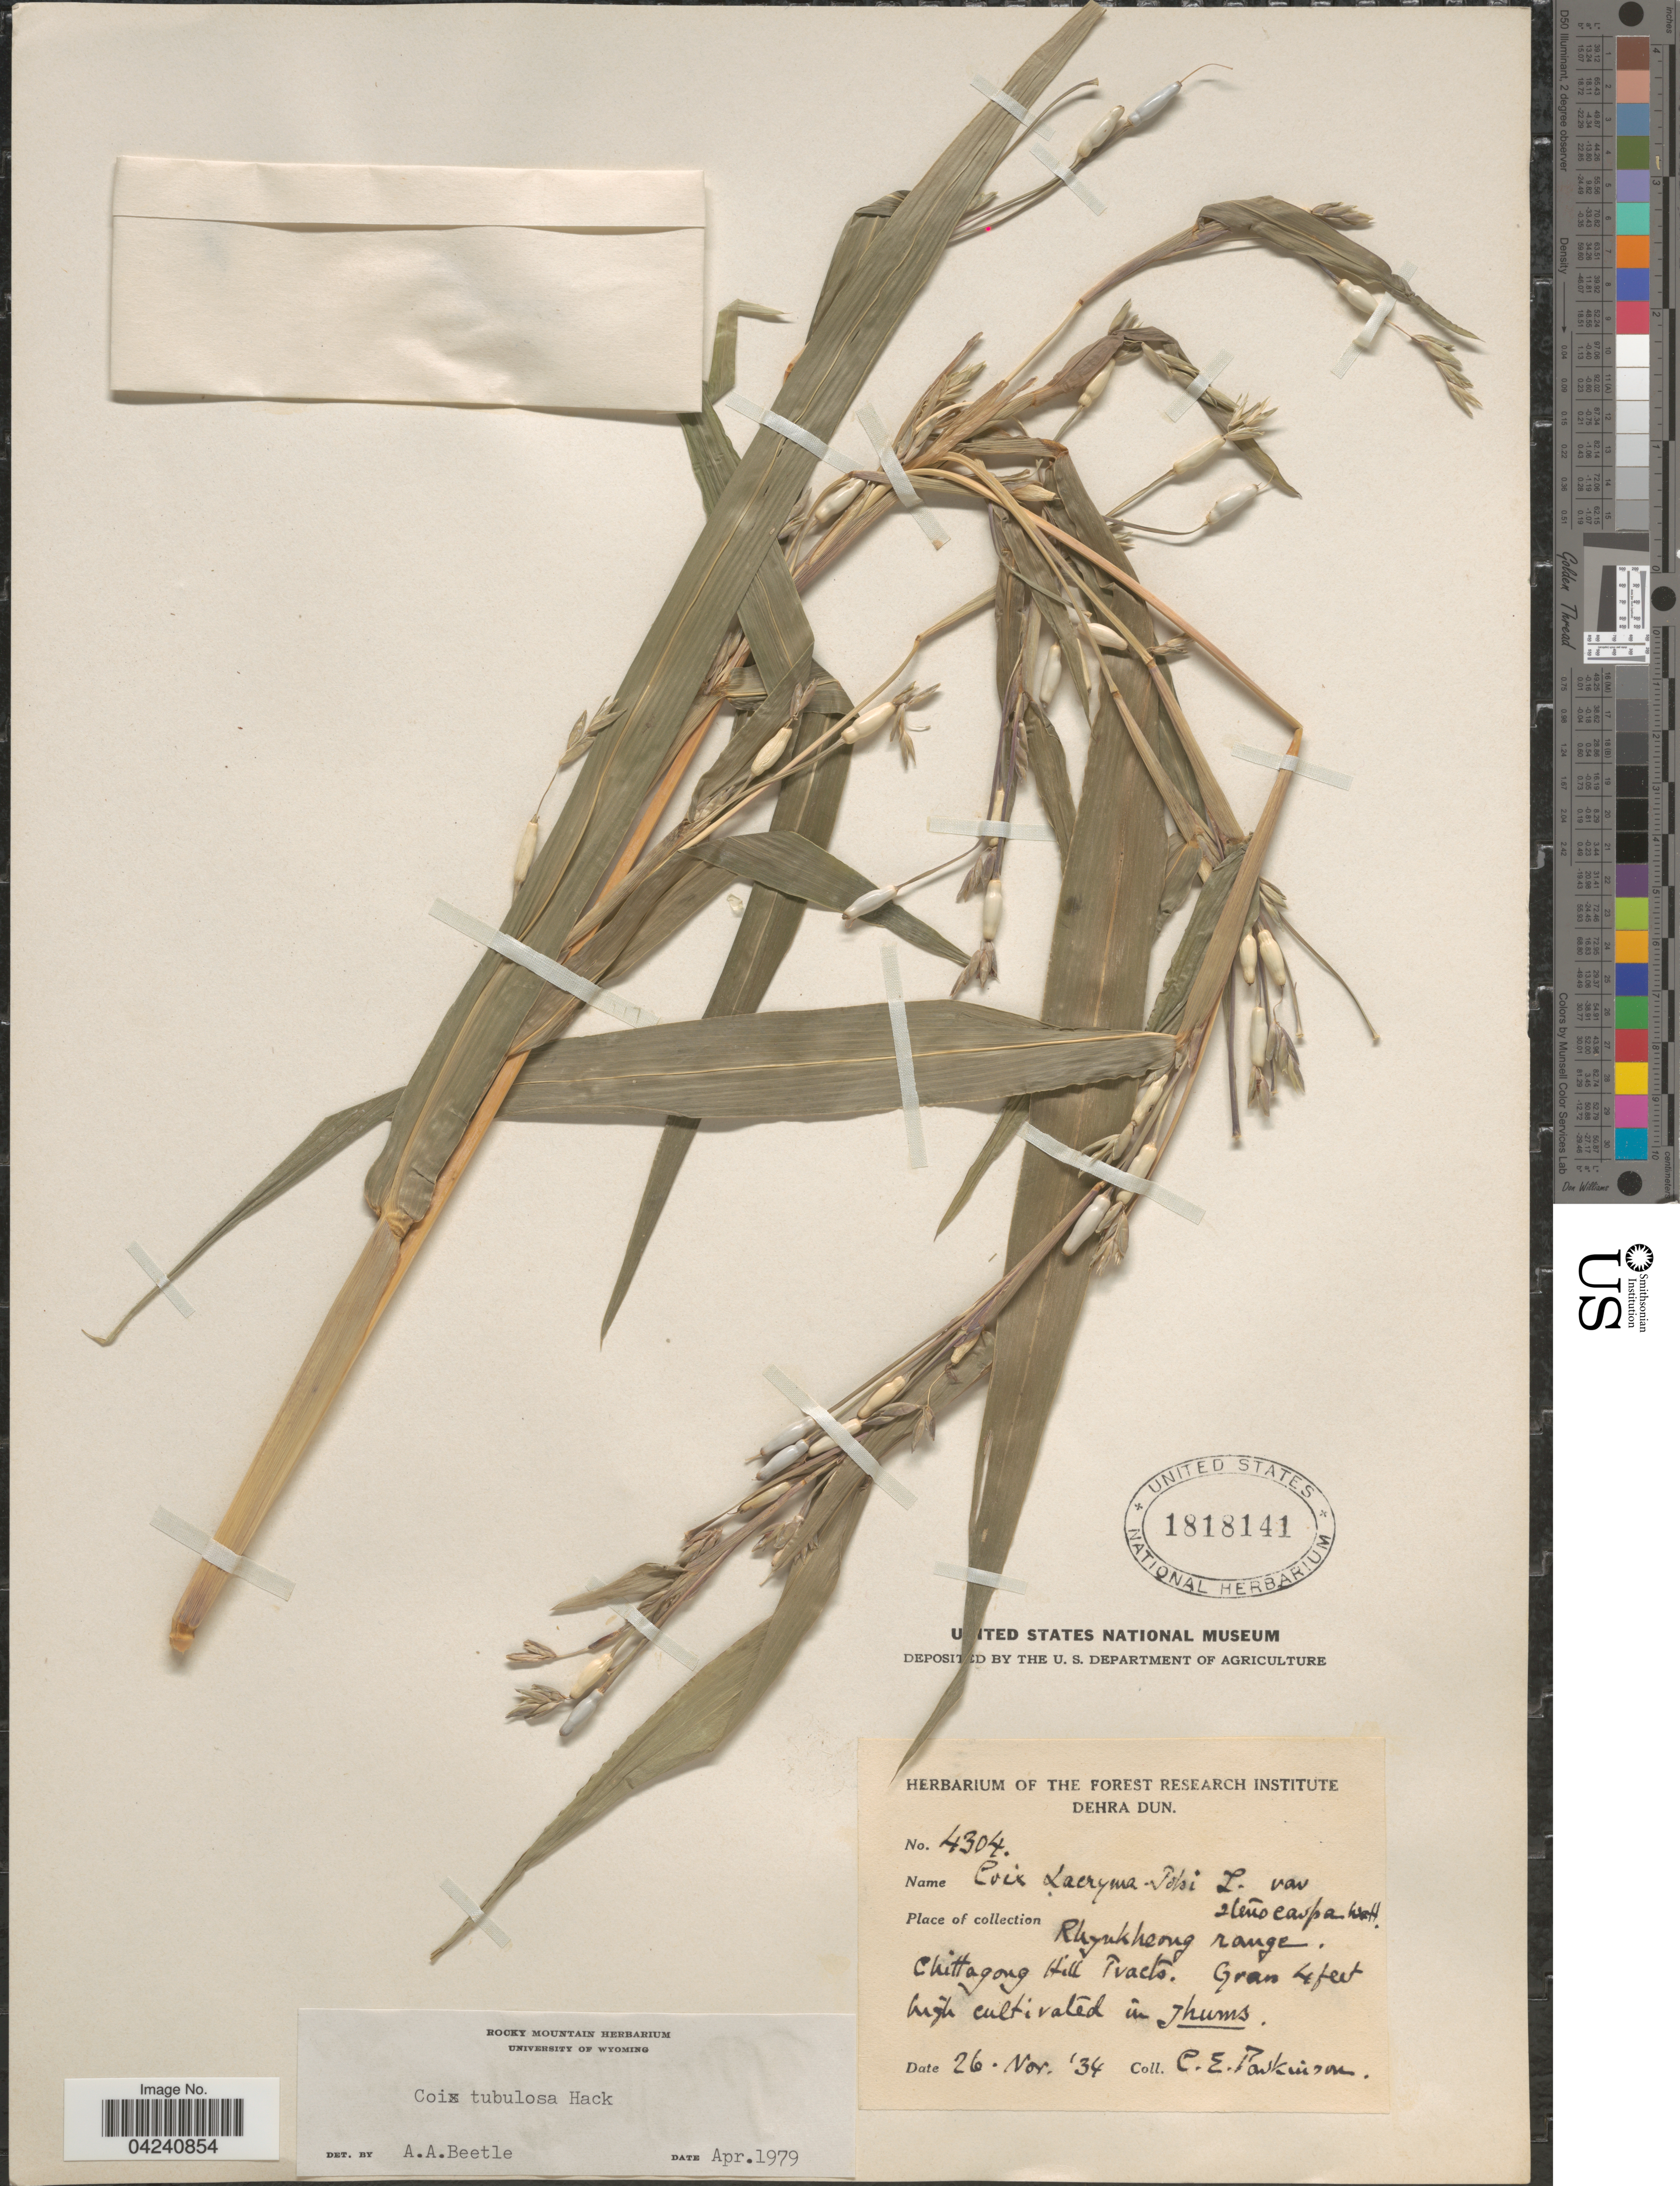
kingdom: Plantae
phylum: Tracheophyta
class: Liliopsida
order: Poales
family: Poaceae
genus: Coix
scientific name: Coix lacryma-jobi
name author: L.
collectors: C. E. Parkinson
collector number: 4304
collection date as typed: Transcribed d/m/y: 26/11/34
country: Bangladesh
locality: Rhyukheong [interpreted] range. Chittagong Hill Tracks.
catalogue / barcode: US 1818141